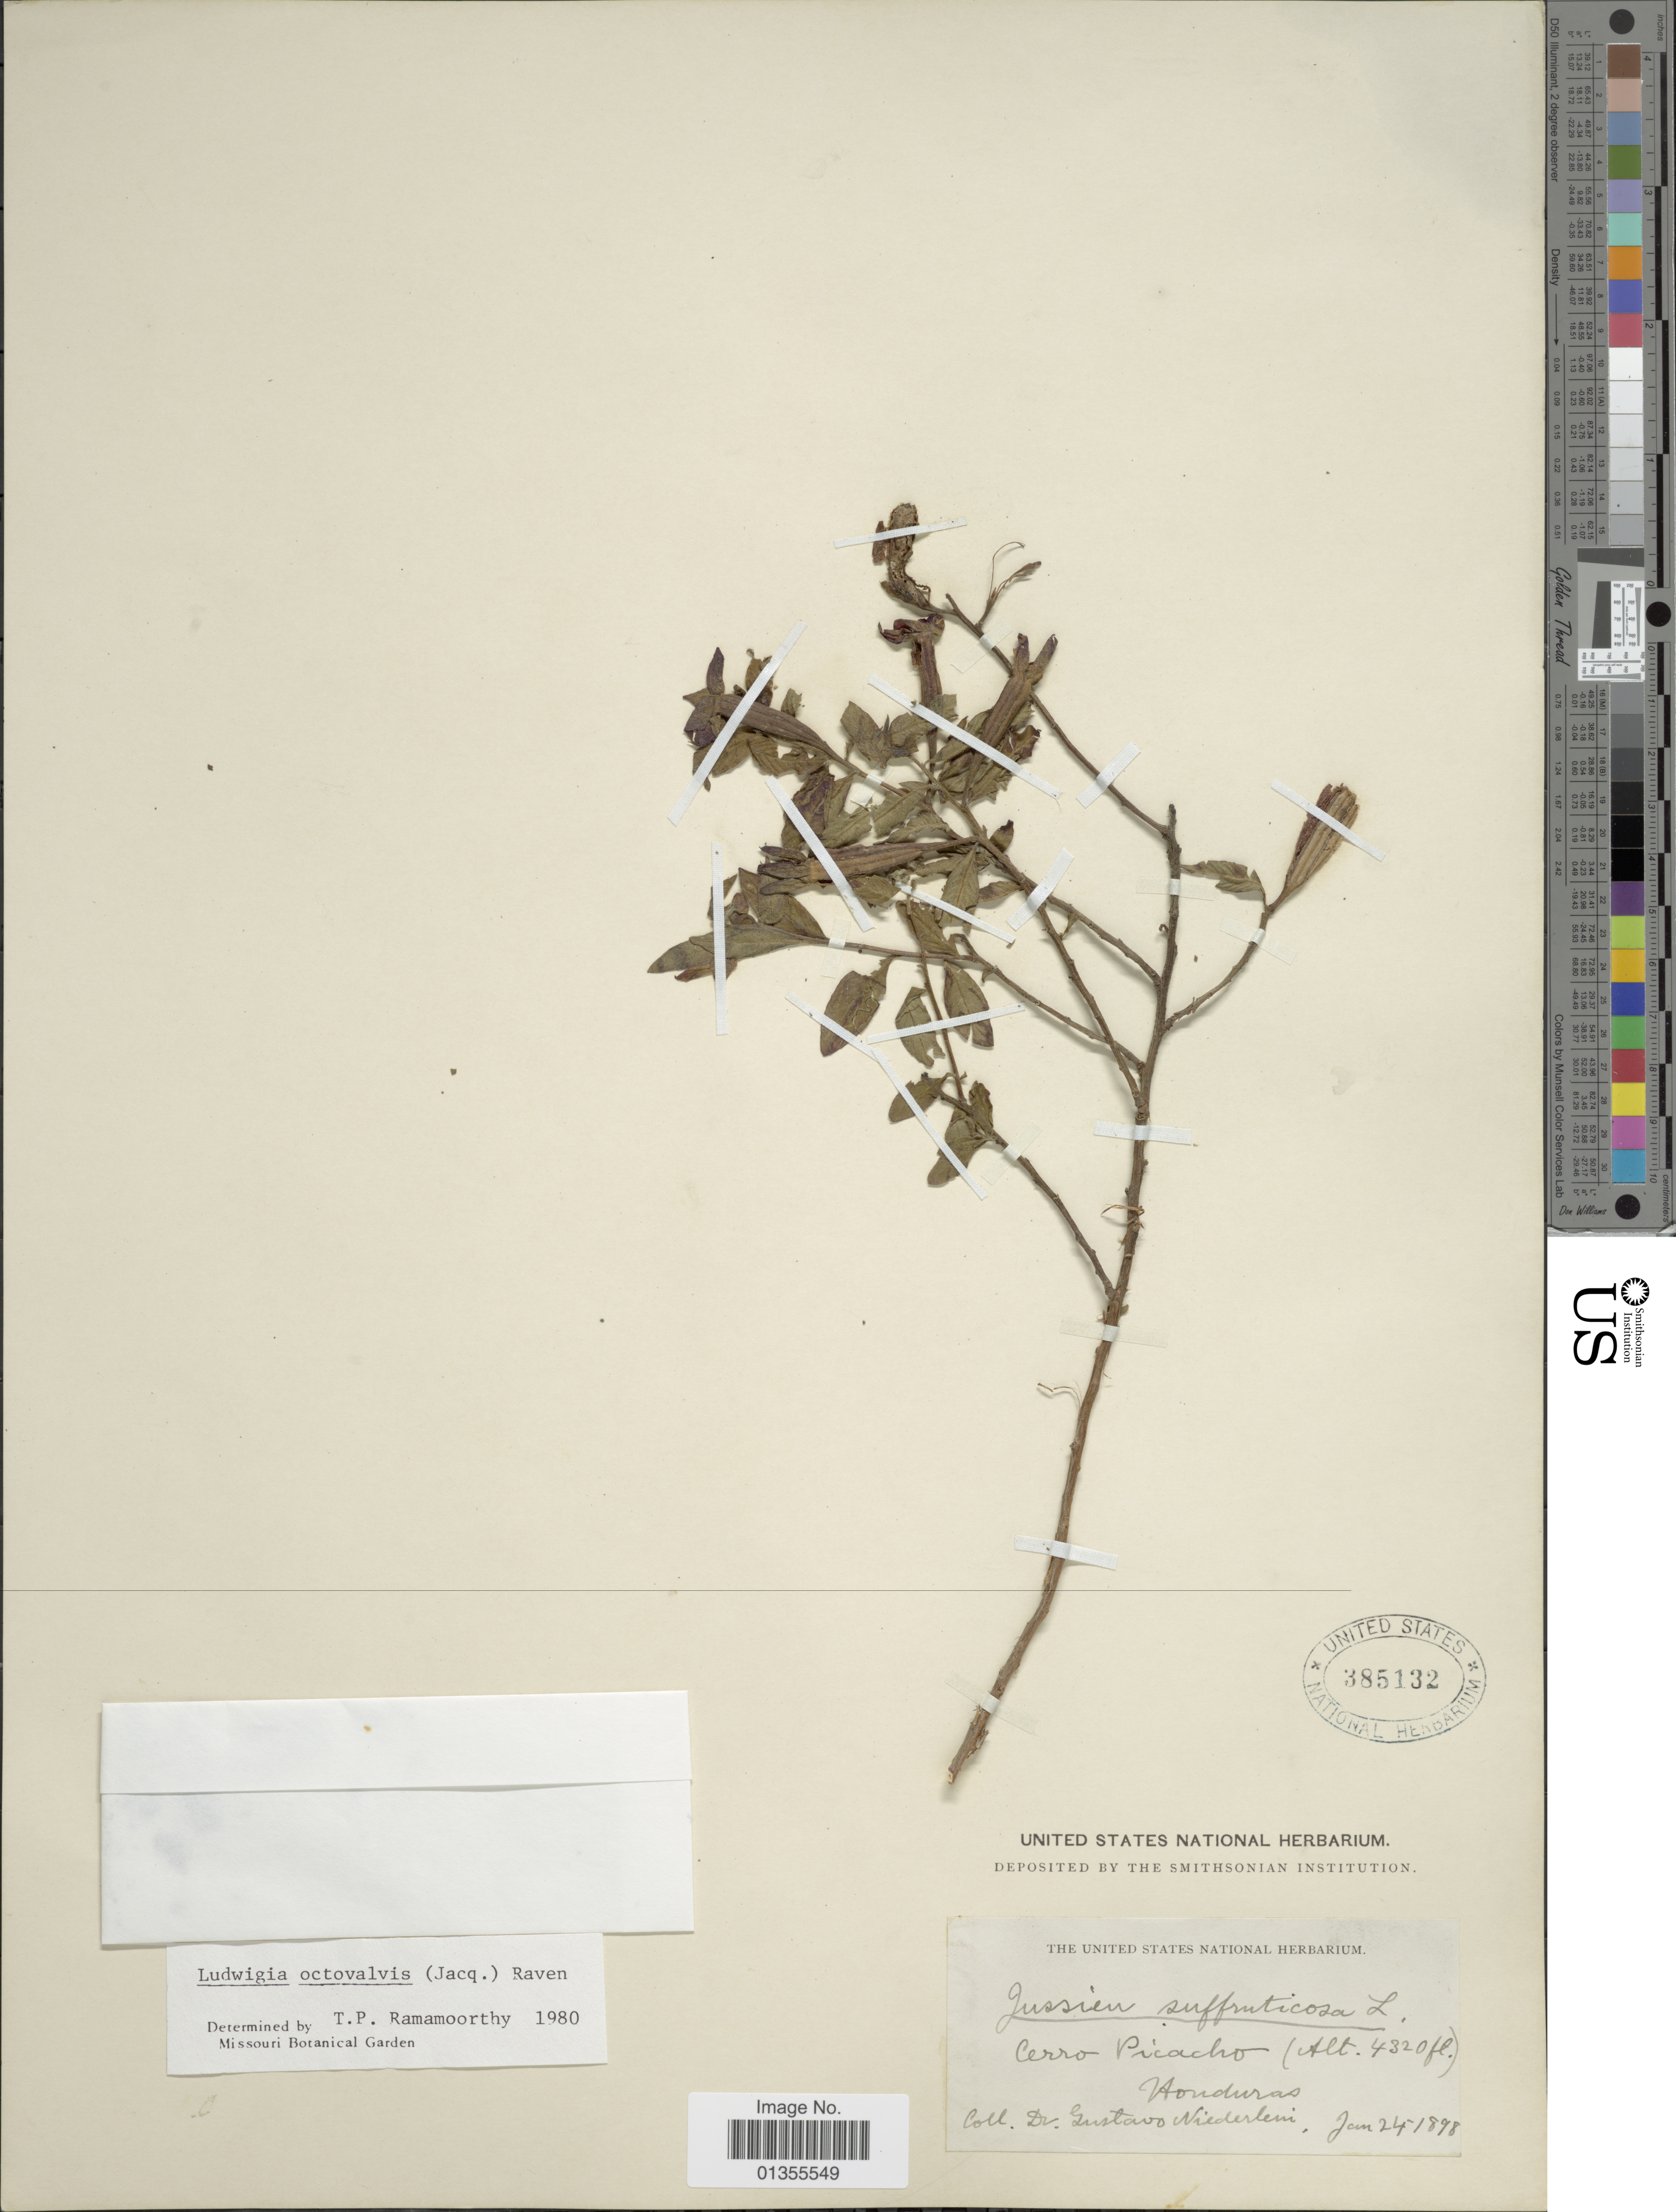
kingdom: Plantae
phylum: Tracheophyta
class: Magnoliopsida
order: Myrtales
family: Onagraceae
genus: Ludwigia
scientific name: Ludwigia octovalvis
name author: (Jacq.) P.H. Raven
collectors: G. Niederlein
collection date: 1898-01-24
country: Honduras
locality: Cerro Picacho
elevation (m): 1317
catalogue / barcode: US 385132